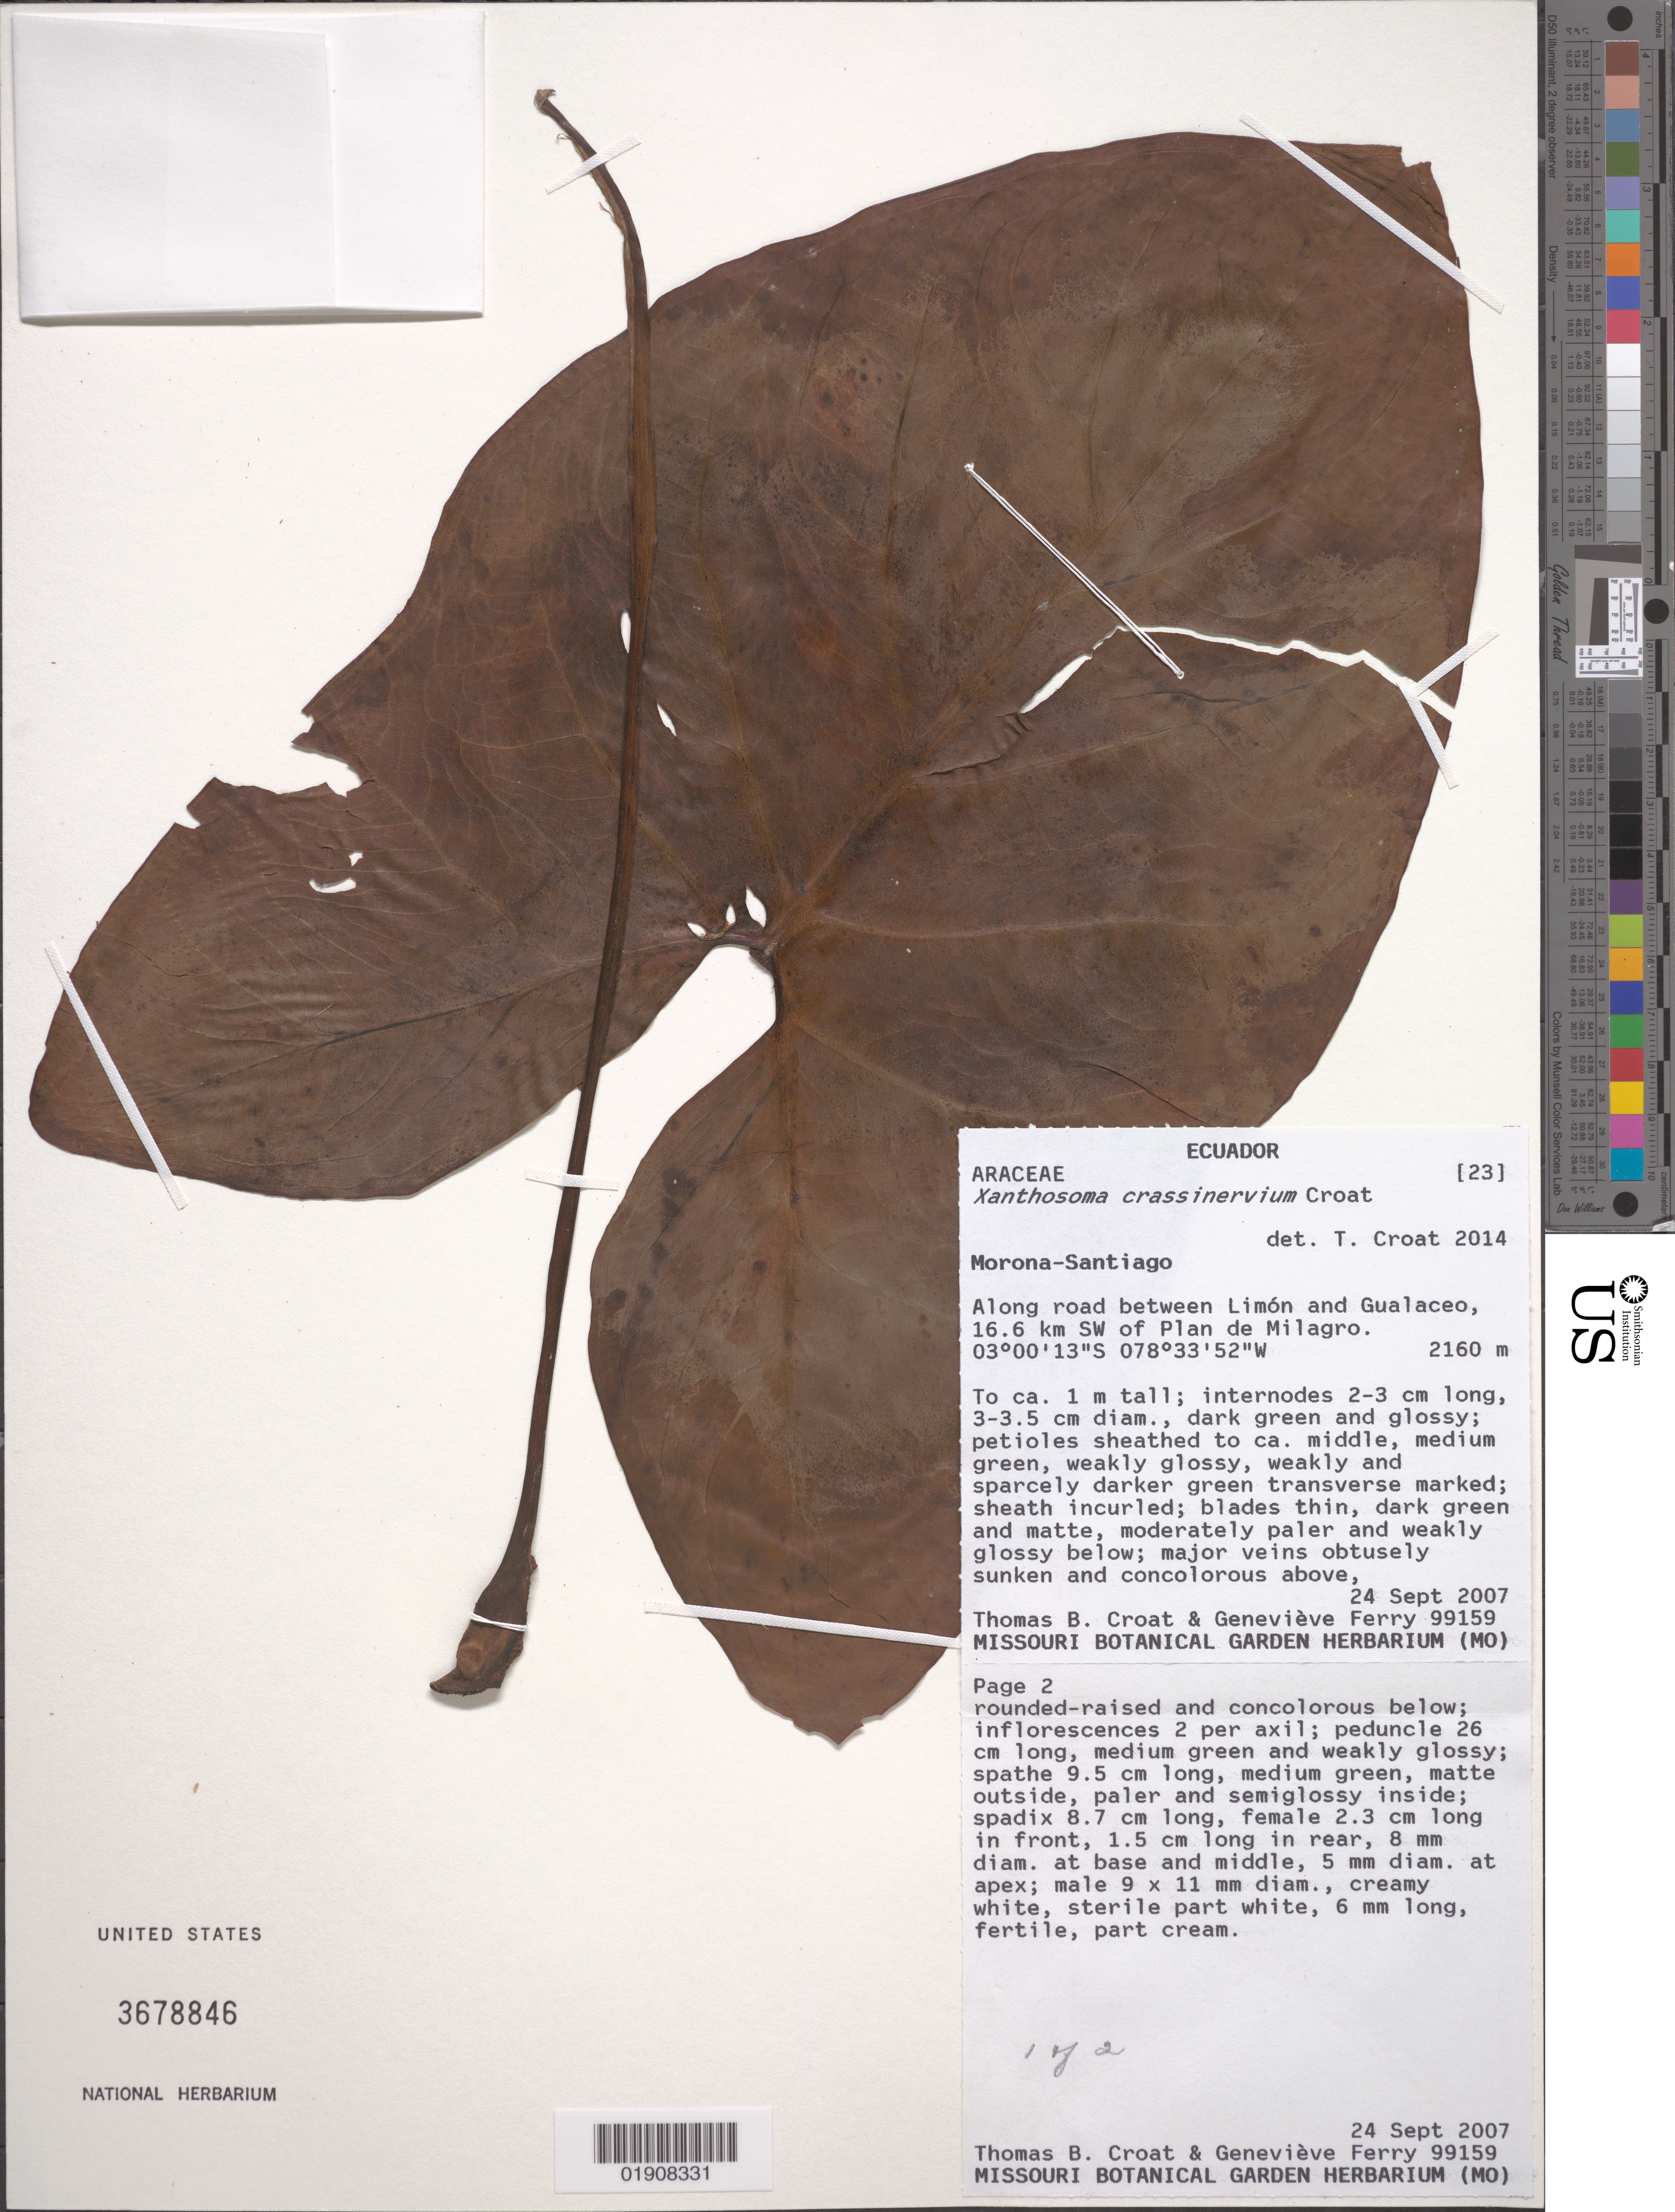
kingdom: Plantae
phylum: Tracheophyta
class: Liliopsida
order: Alismatales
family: Araceae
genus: Xanthosoma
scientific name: Xanthosoma crassinervium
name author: Croat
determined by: Croat, Thomas B., Missouri Botanical Garden (MO)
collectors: T. B. Croat & G. Ferry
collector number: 99159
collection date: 2007-09-24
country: Ecuador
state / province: Morona-Santiago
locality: Along road between Limon and Gualaceo, 16.6 km SW of Plan de Milagro.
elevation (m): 2160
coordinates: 03 00 13 S, 78 33 52 W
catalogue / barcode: US 3678846